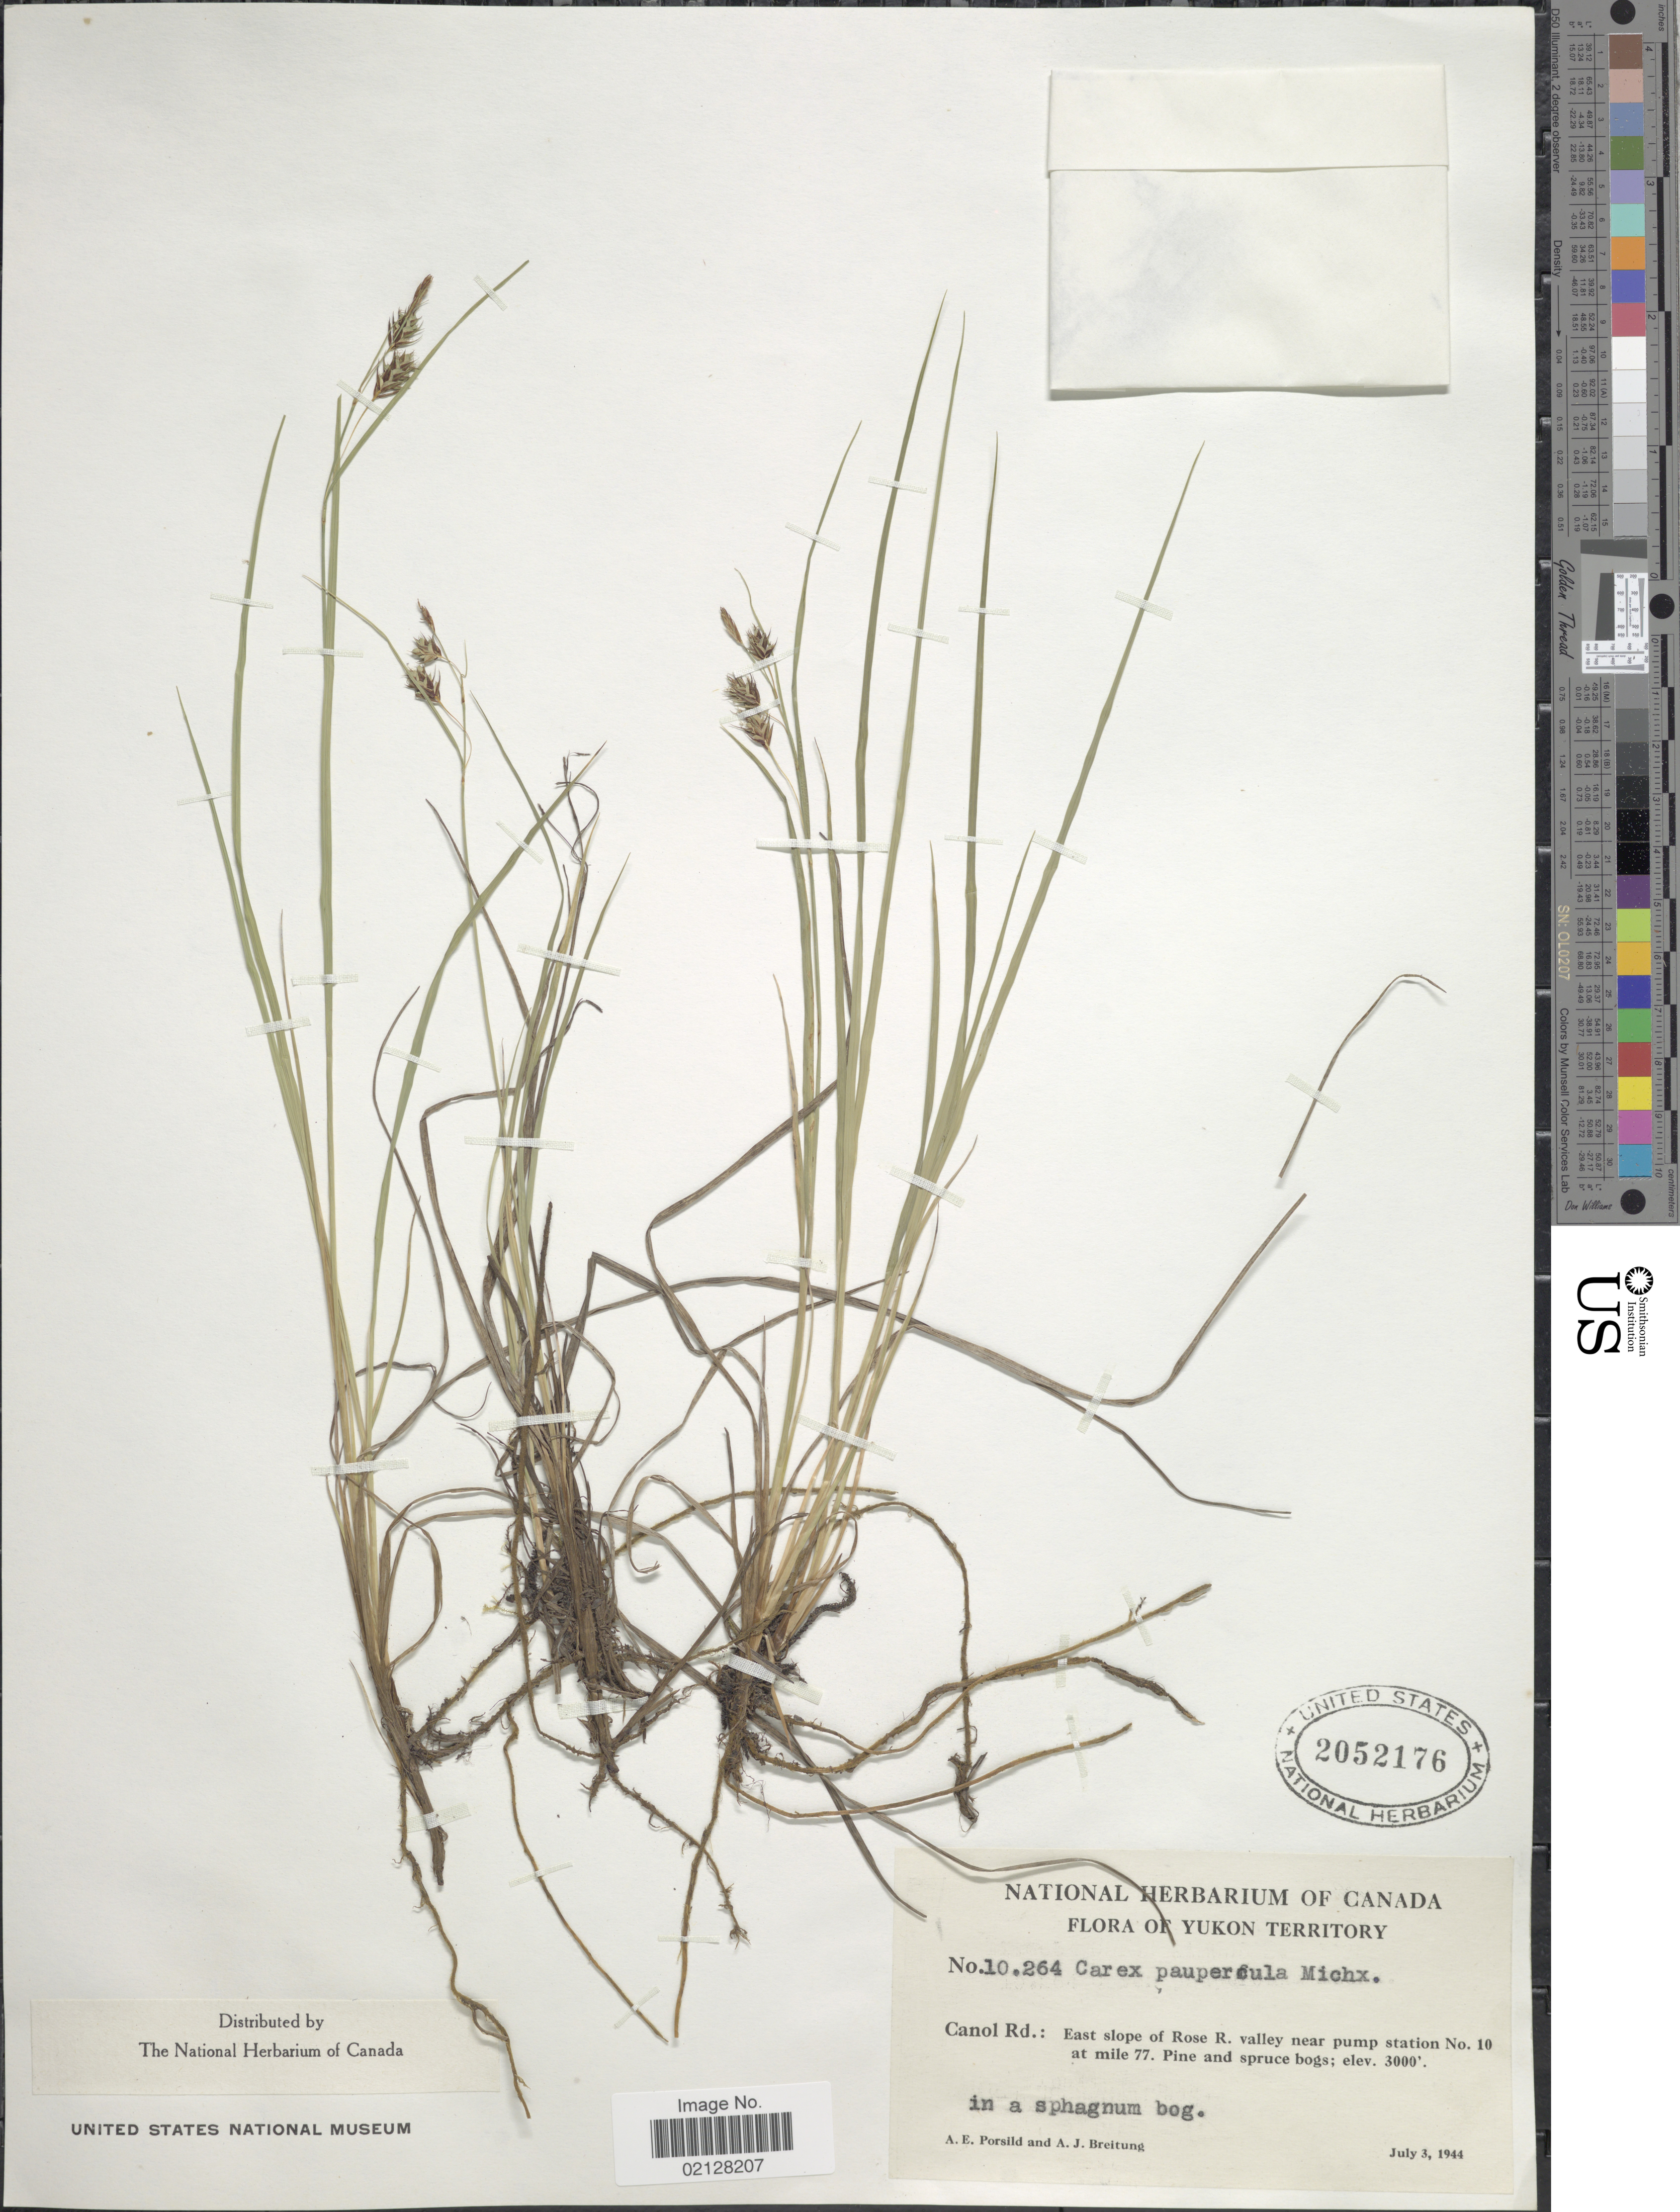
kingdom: Plantae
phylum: Tracheophyta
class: Liliopsida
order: Poales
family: Cyperaceae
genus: Carex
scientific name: Carex magellanica subsp. irrigua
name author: (Wahlenb.) Hiitonen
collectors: A. E. Porsild & A. Breitung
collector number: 10264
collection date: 1944-07-03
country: Canada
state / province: Yukon Territory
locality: Canol Rd.: East slope of Rose R. valley near pump station No. 10 at mile 77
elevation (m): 914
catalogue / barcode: US 2052176